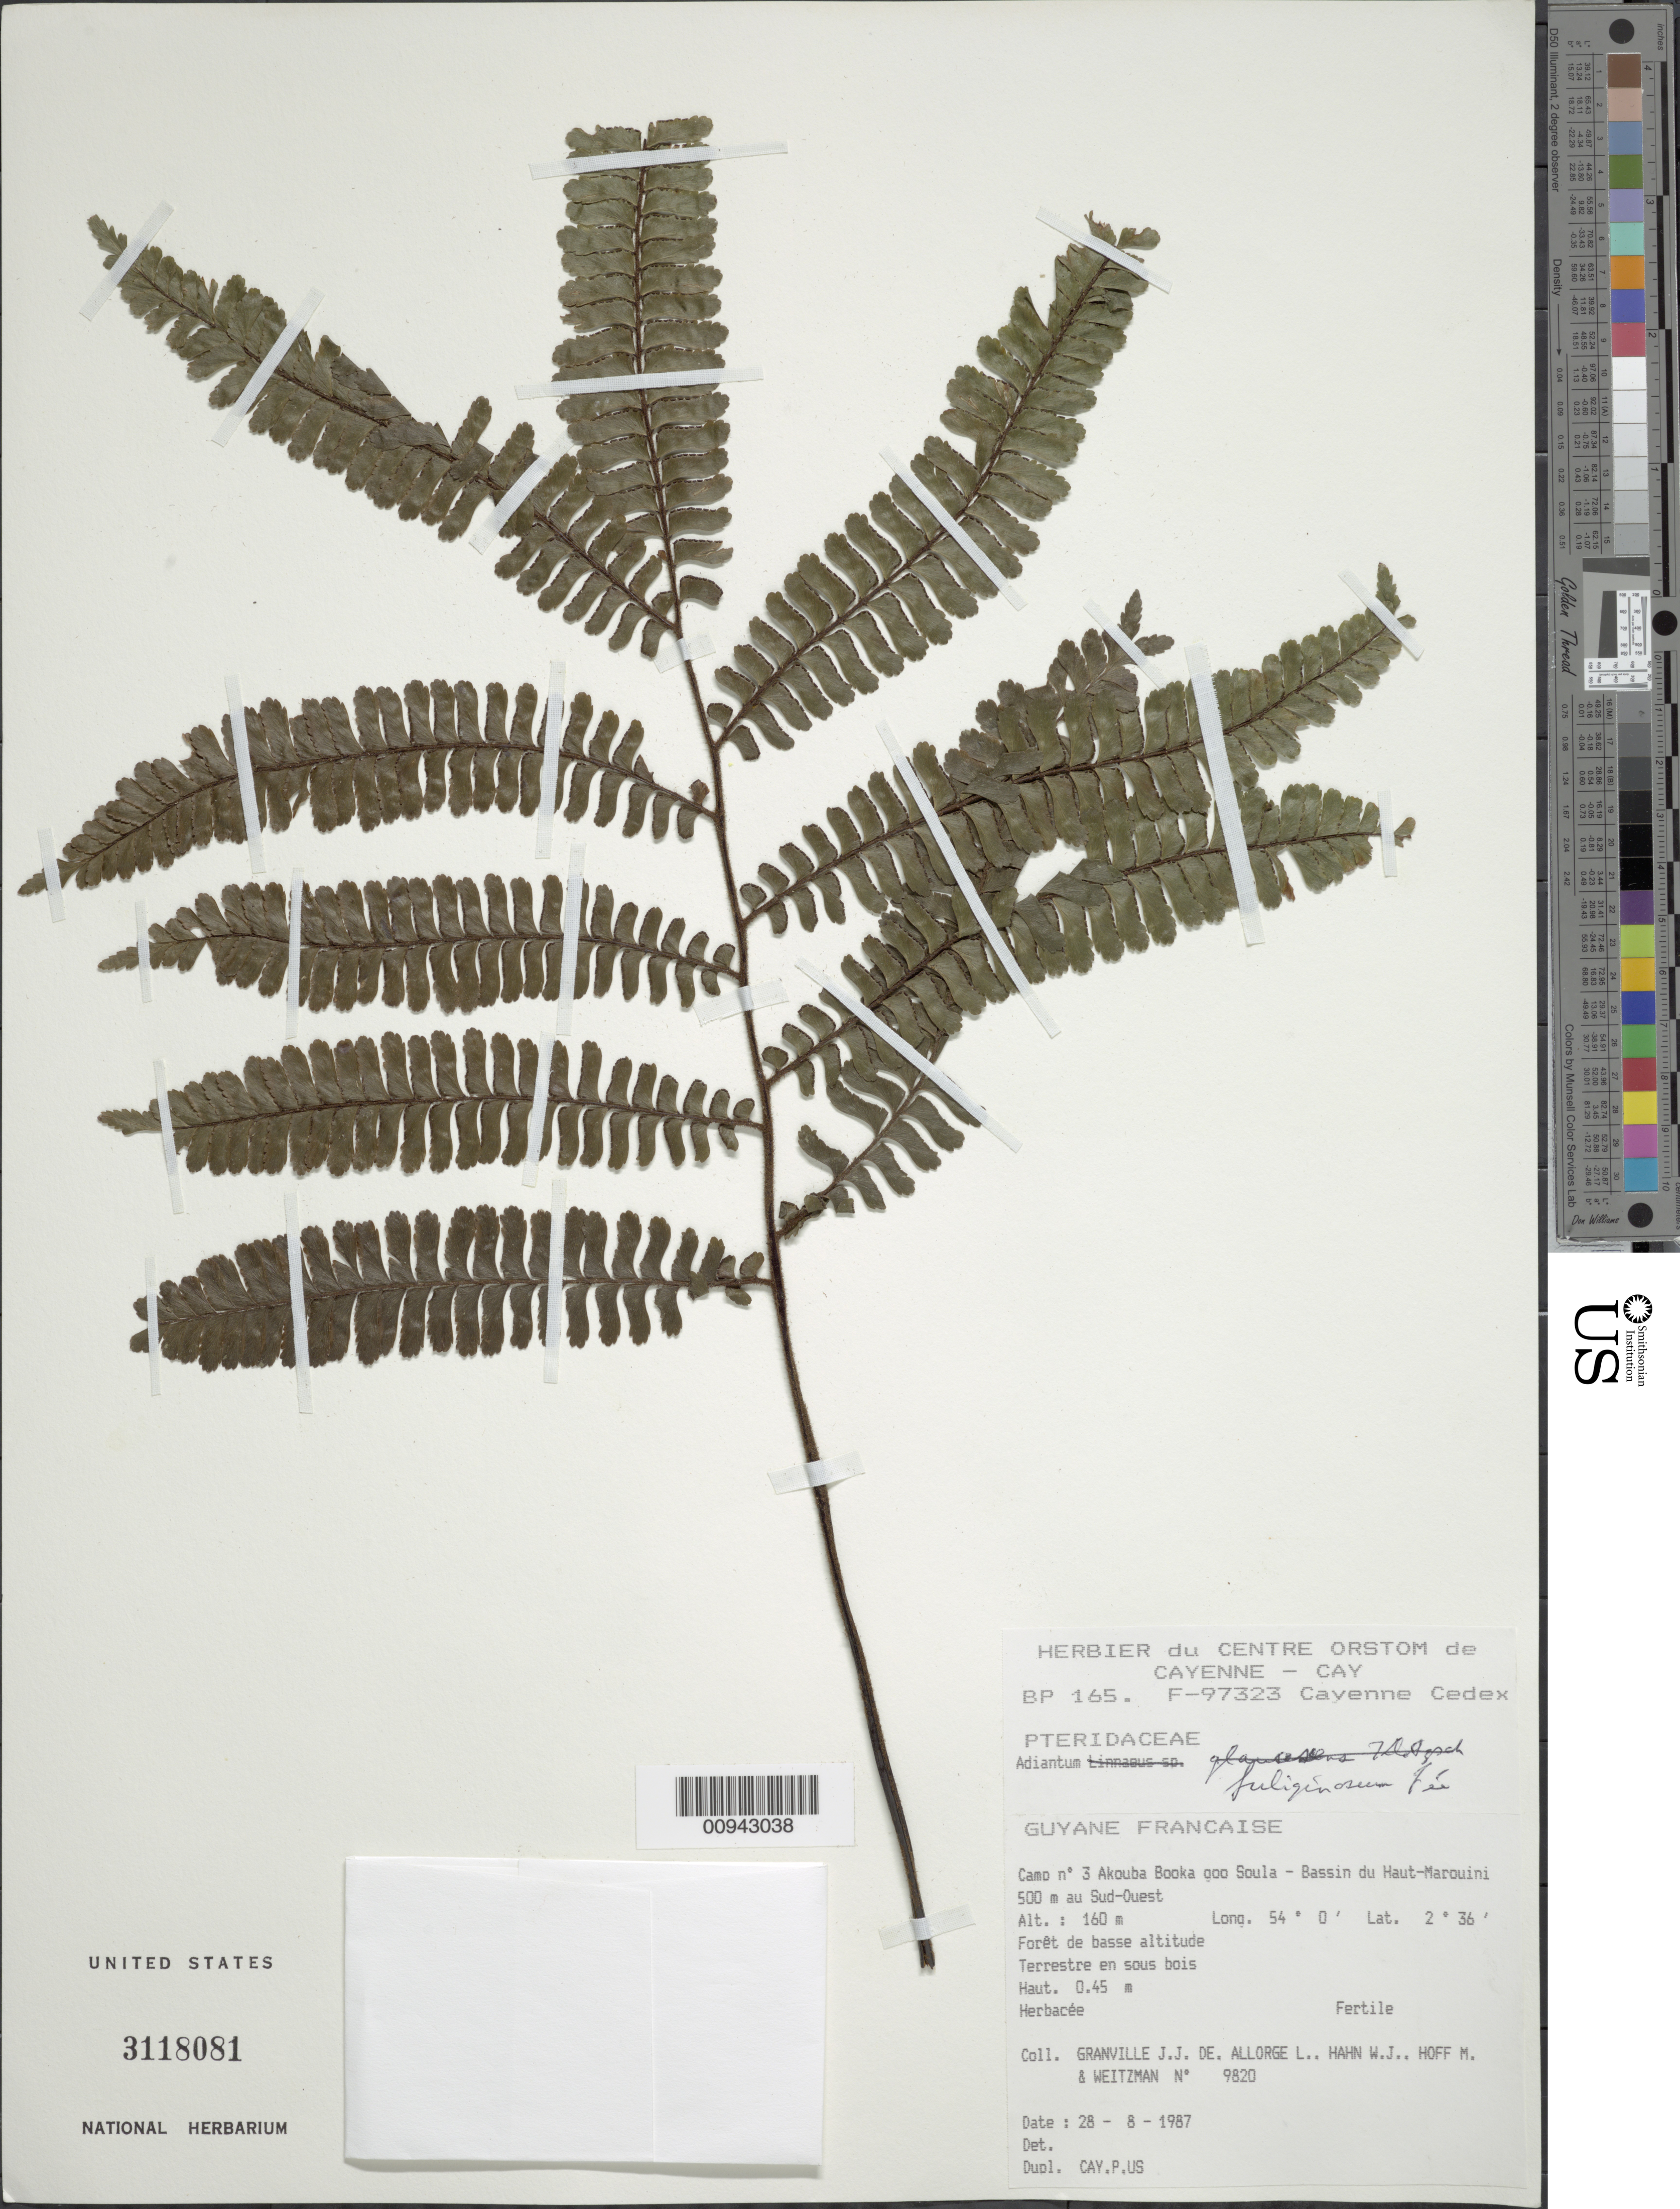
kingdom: Plantae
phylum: Tracheophyta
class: Polypodiopsida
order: Polypodiales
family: Pteridaceae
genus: Adiantum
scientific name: Adiantum fuliginosum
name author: Fée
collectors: J.-J. de Granville, L. Allorge, W. J. Hahn, M. Hoff & A. L. Weitzman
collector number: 9820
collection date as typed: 28-Aug-87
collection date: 1987-08-28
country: French Guiana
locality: Akouba Booka goo Soula, Camp #3, Bassin du Haut-Marouini, 1500 m au SW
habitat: Forêt de basse altitude; en sous bois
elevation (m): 160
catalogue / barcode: US 3118081